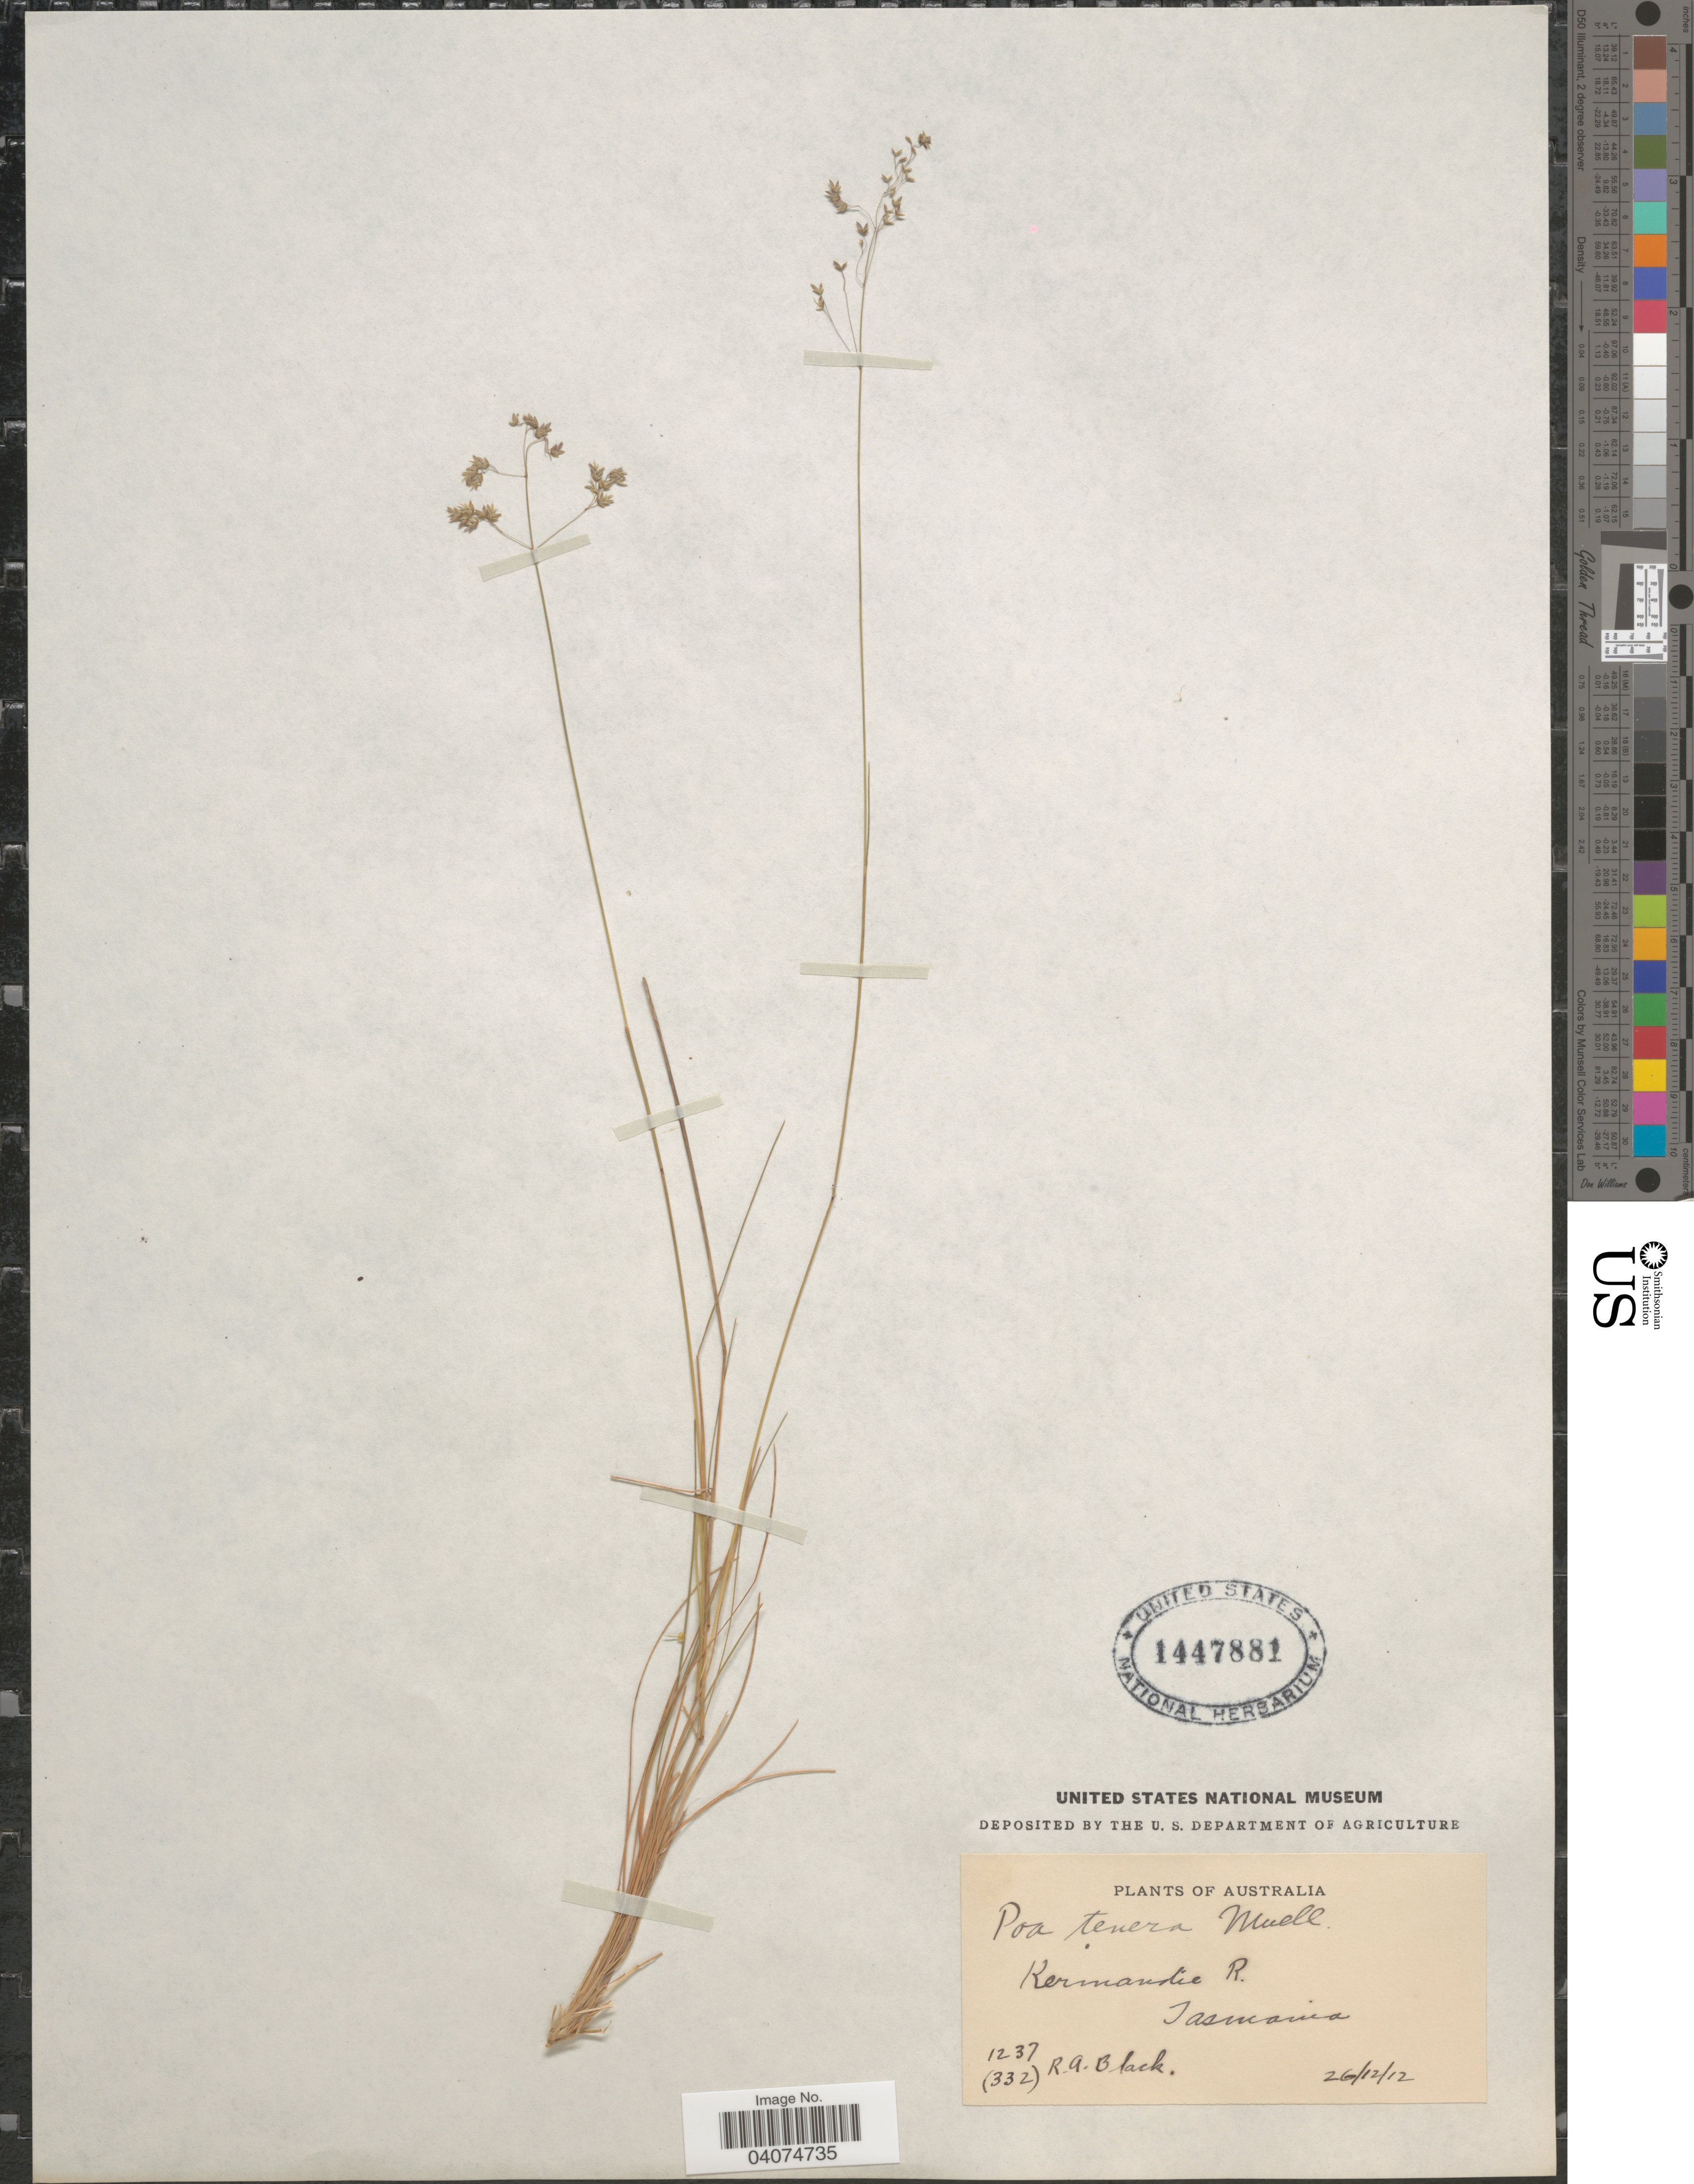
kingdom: Plantae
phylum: Tracheophyta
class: Liliopsida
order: Poales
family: Poaceae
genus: Poa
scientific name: Poa tenera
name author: F. Muell. ex Hook. f.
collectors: R. A. Black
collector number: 1237 (332)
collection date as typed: Transcribed d/m/y: 26/12/12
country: Australia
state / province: Tasmania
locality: Kermandie R.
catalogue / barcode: US 1447881